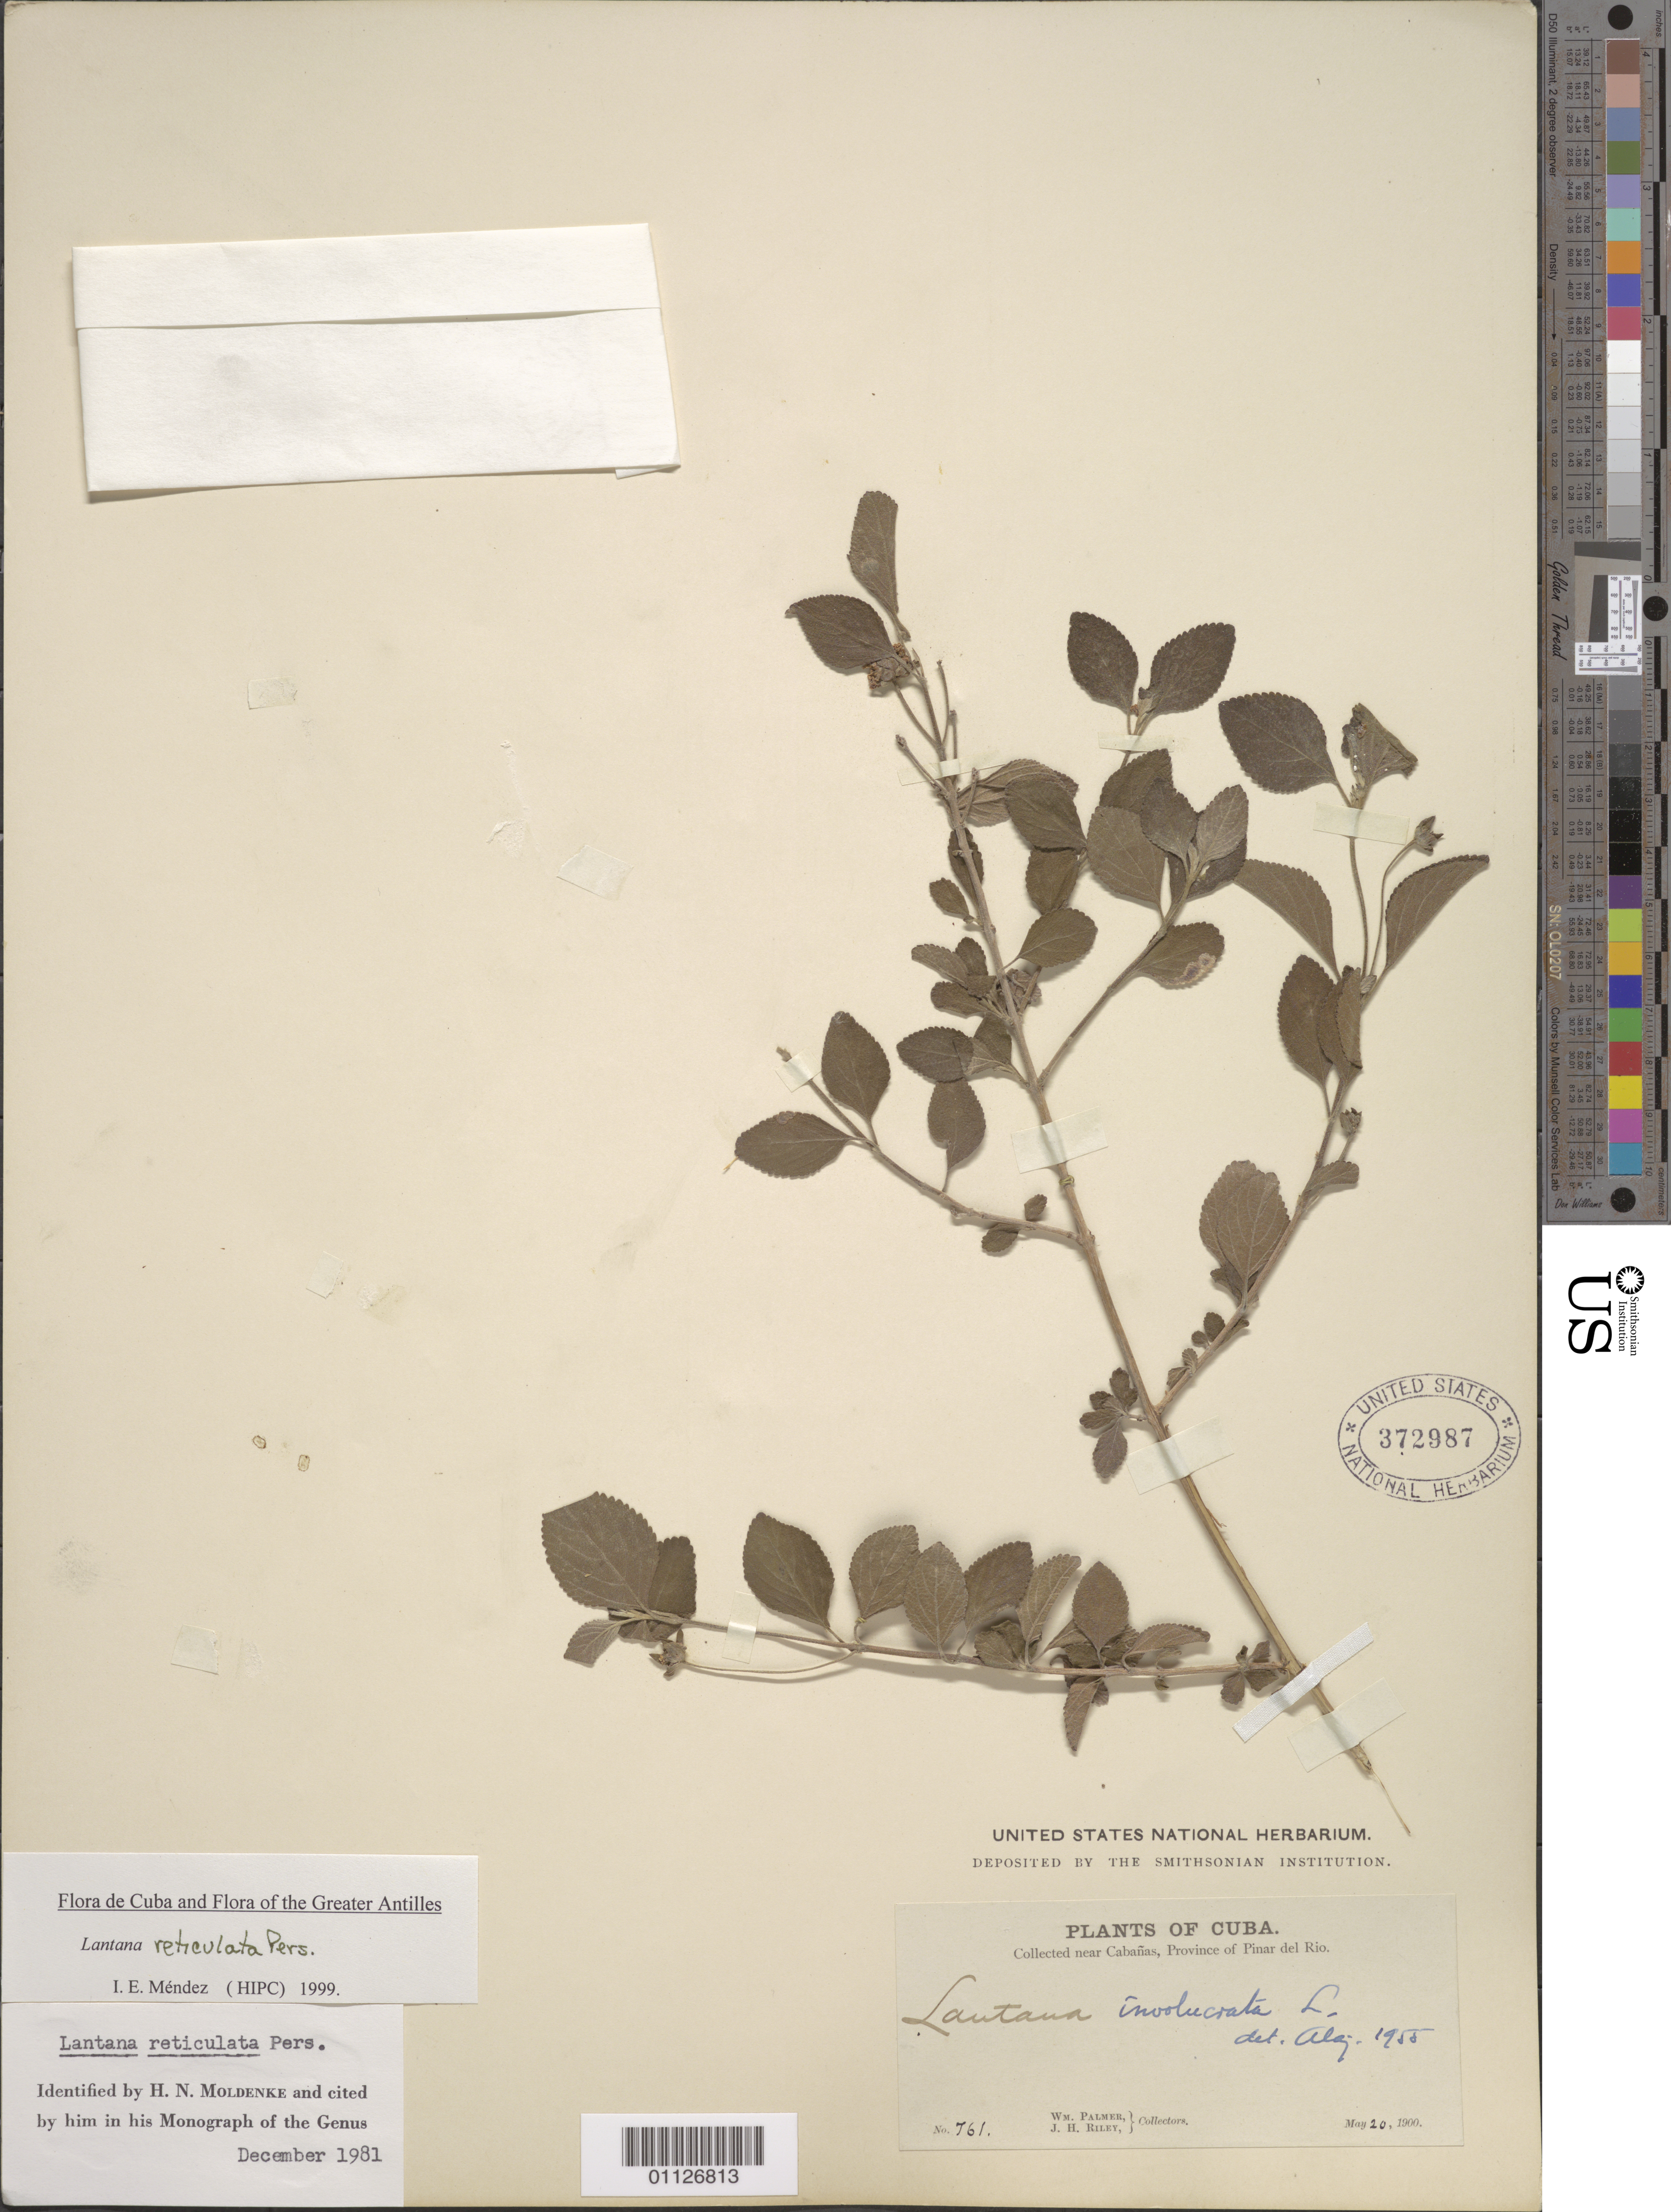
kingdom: Plantae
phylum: Tracheophyta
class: Magnoliopsida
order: Lamiales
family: Verbenaceae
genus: Lantana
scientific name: Lantana reticulata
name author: Pers.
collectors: W. Palmer & J. H. Riley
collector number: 761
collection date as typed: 20 May 1900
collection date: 1900-05-20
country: Cuba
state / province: Pinar del Rio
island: Cuba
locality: Cabanas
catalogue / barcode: US 372987